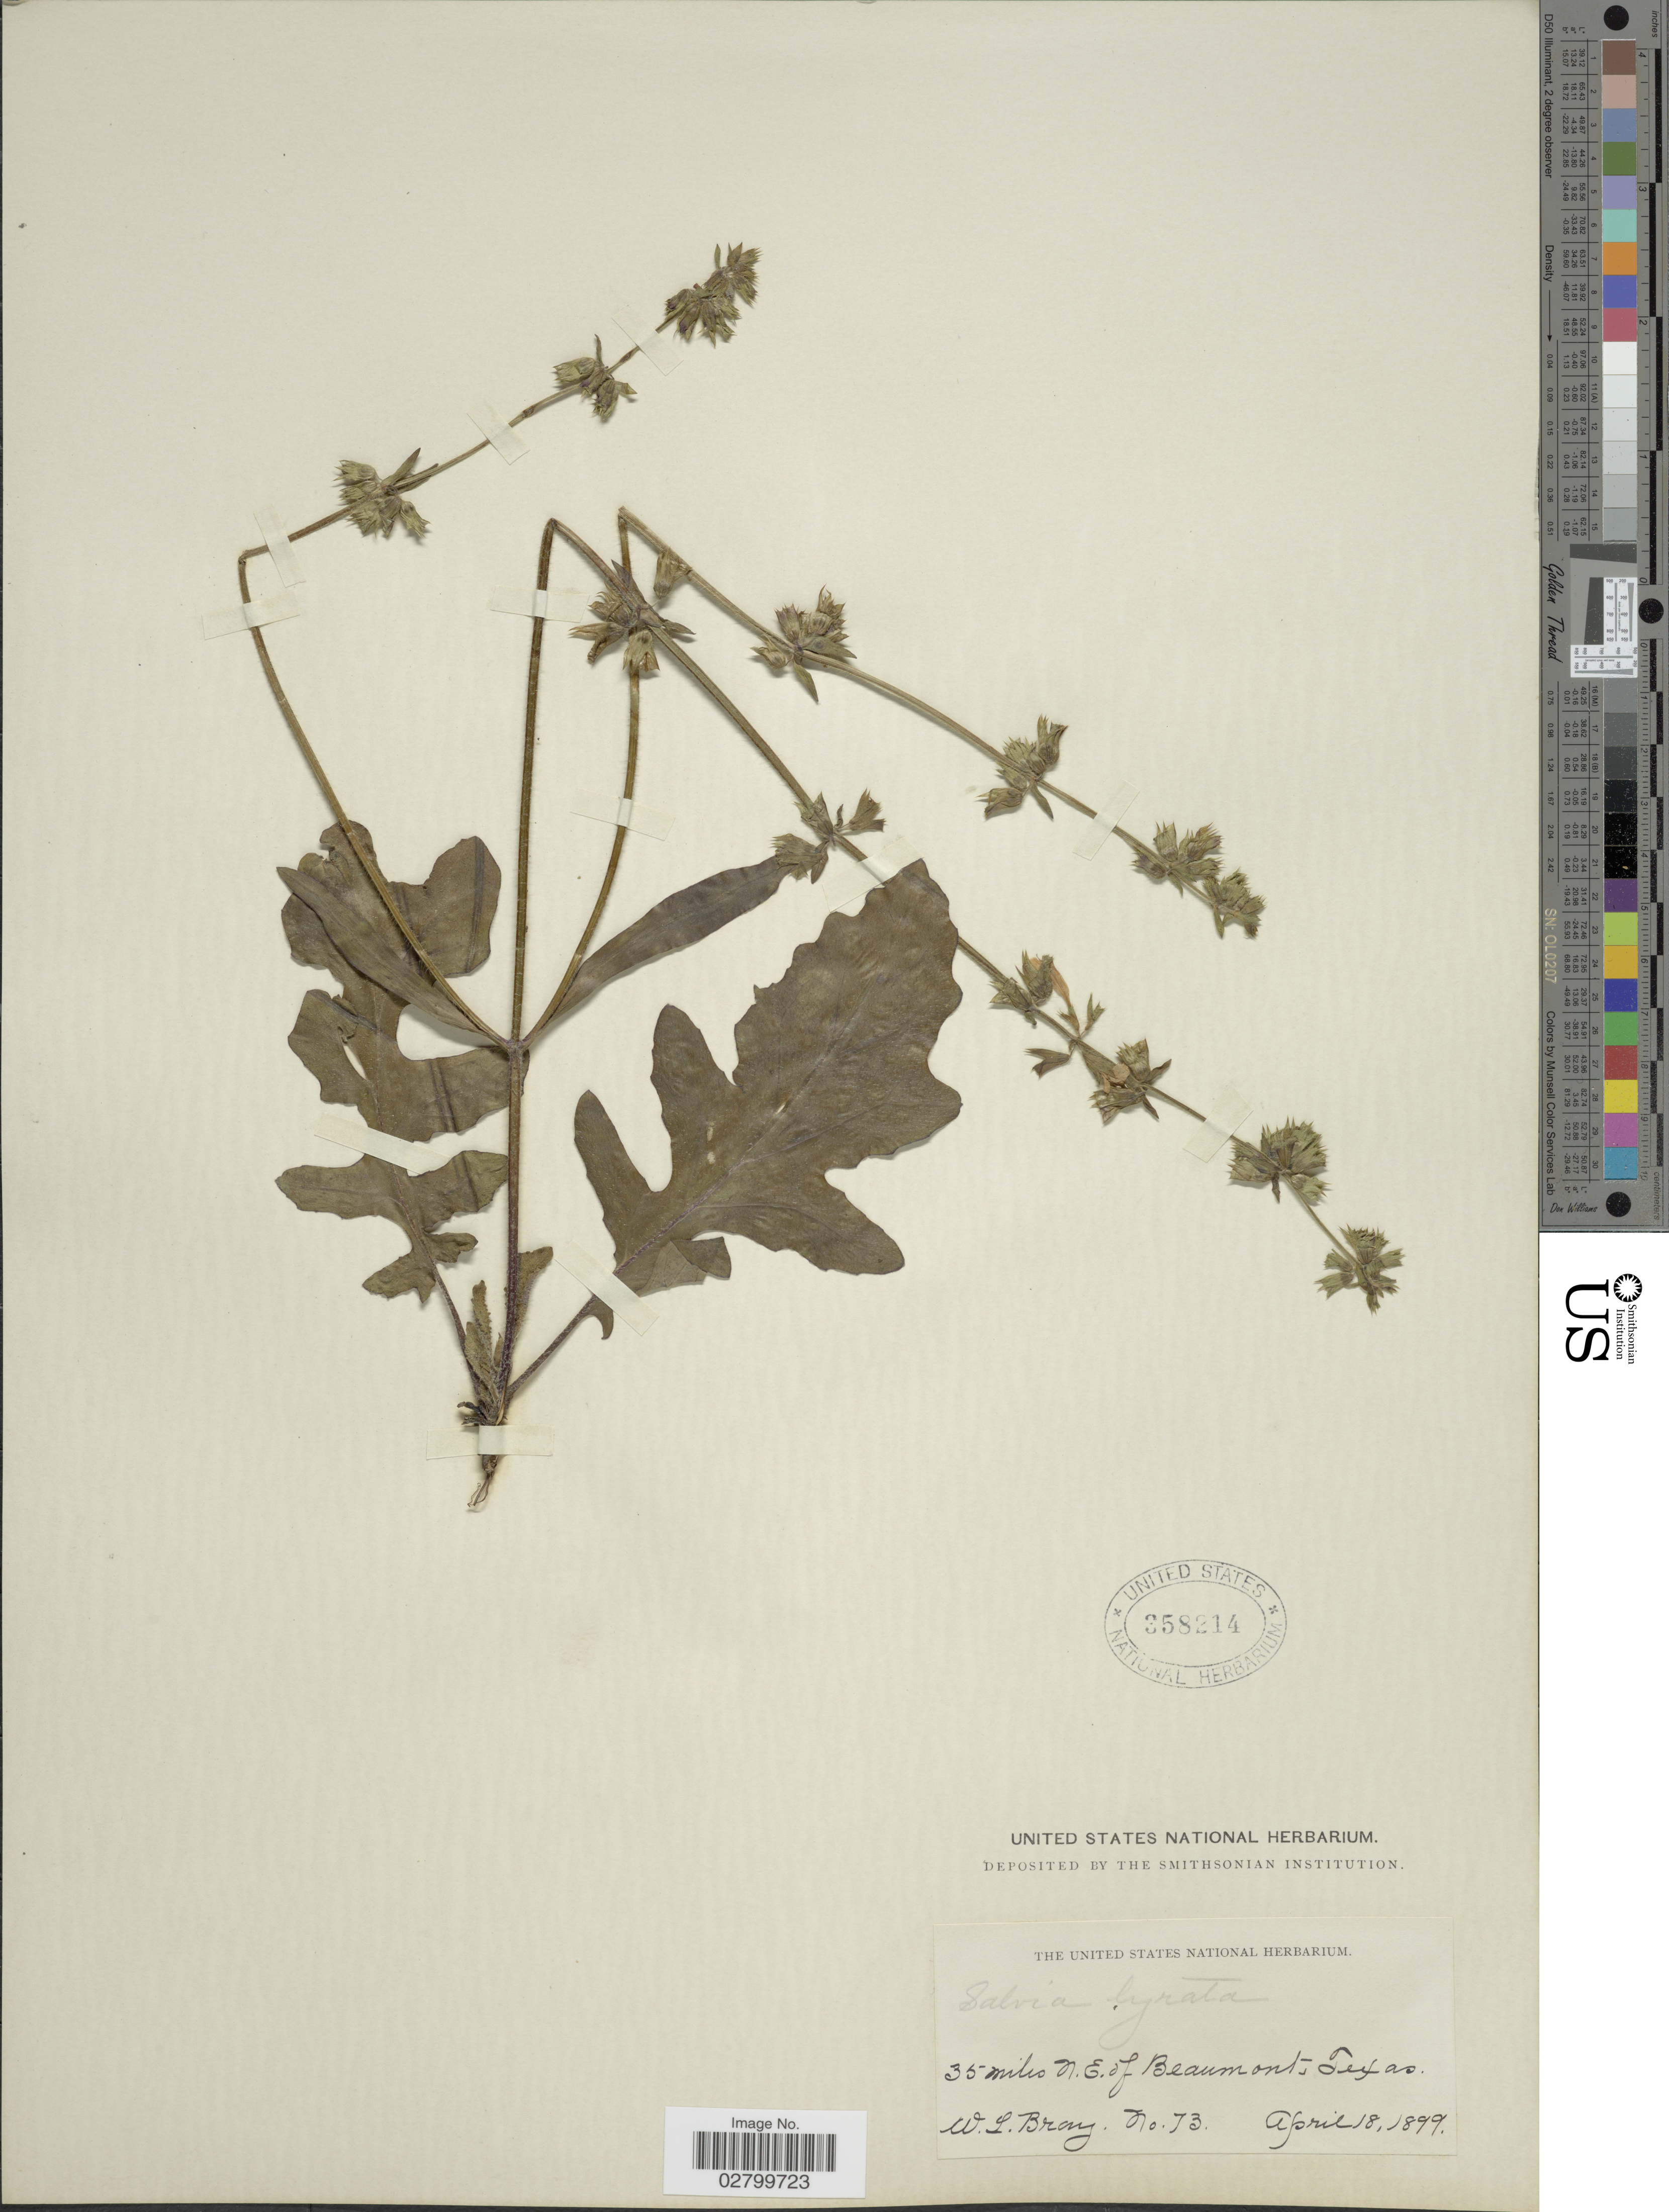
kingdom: Plantae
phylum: Tracheophyta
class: Magnoliopsida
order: Lamiales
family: Lamiaceae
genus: Salvia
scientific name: Salvia lyrata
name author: L.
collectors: W. L. Bray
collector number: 73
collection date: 1899-04-18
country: United States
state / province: Texas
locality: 35 miles N.E. of Beaumont, Texas.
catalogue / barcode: US 358214